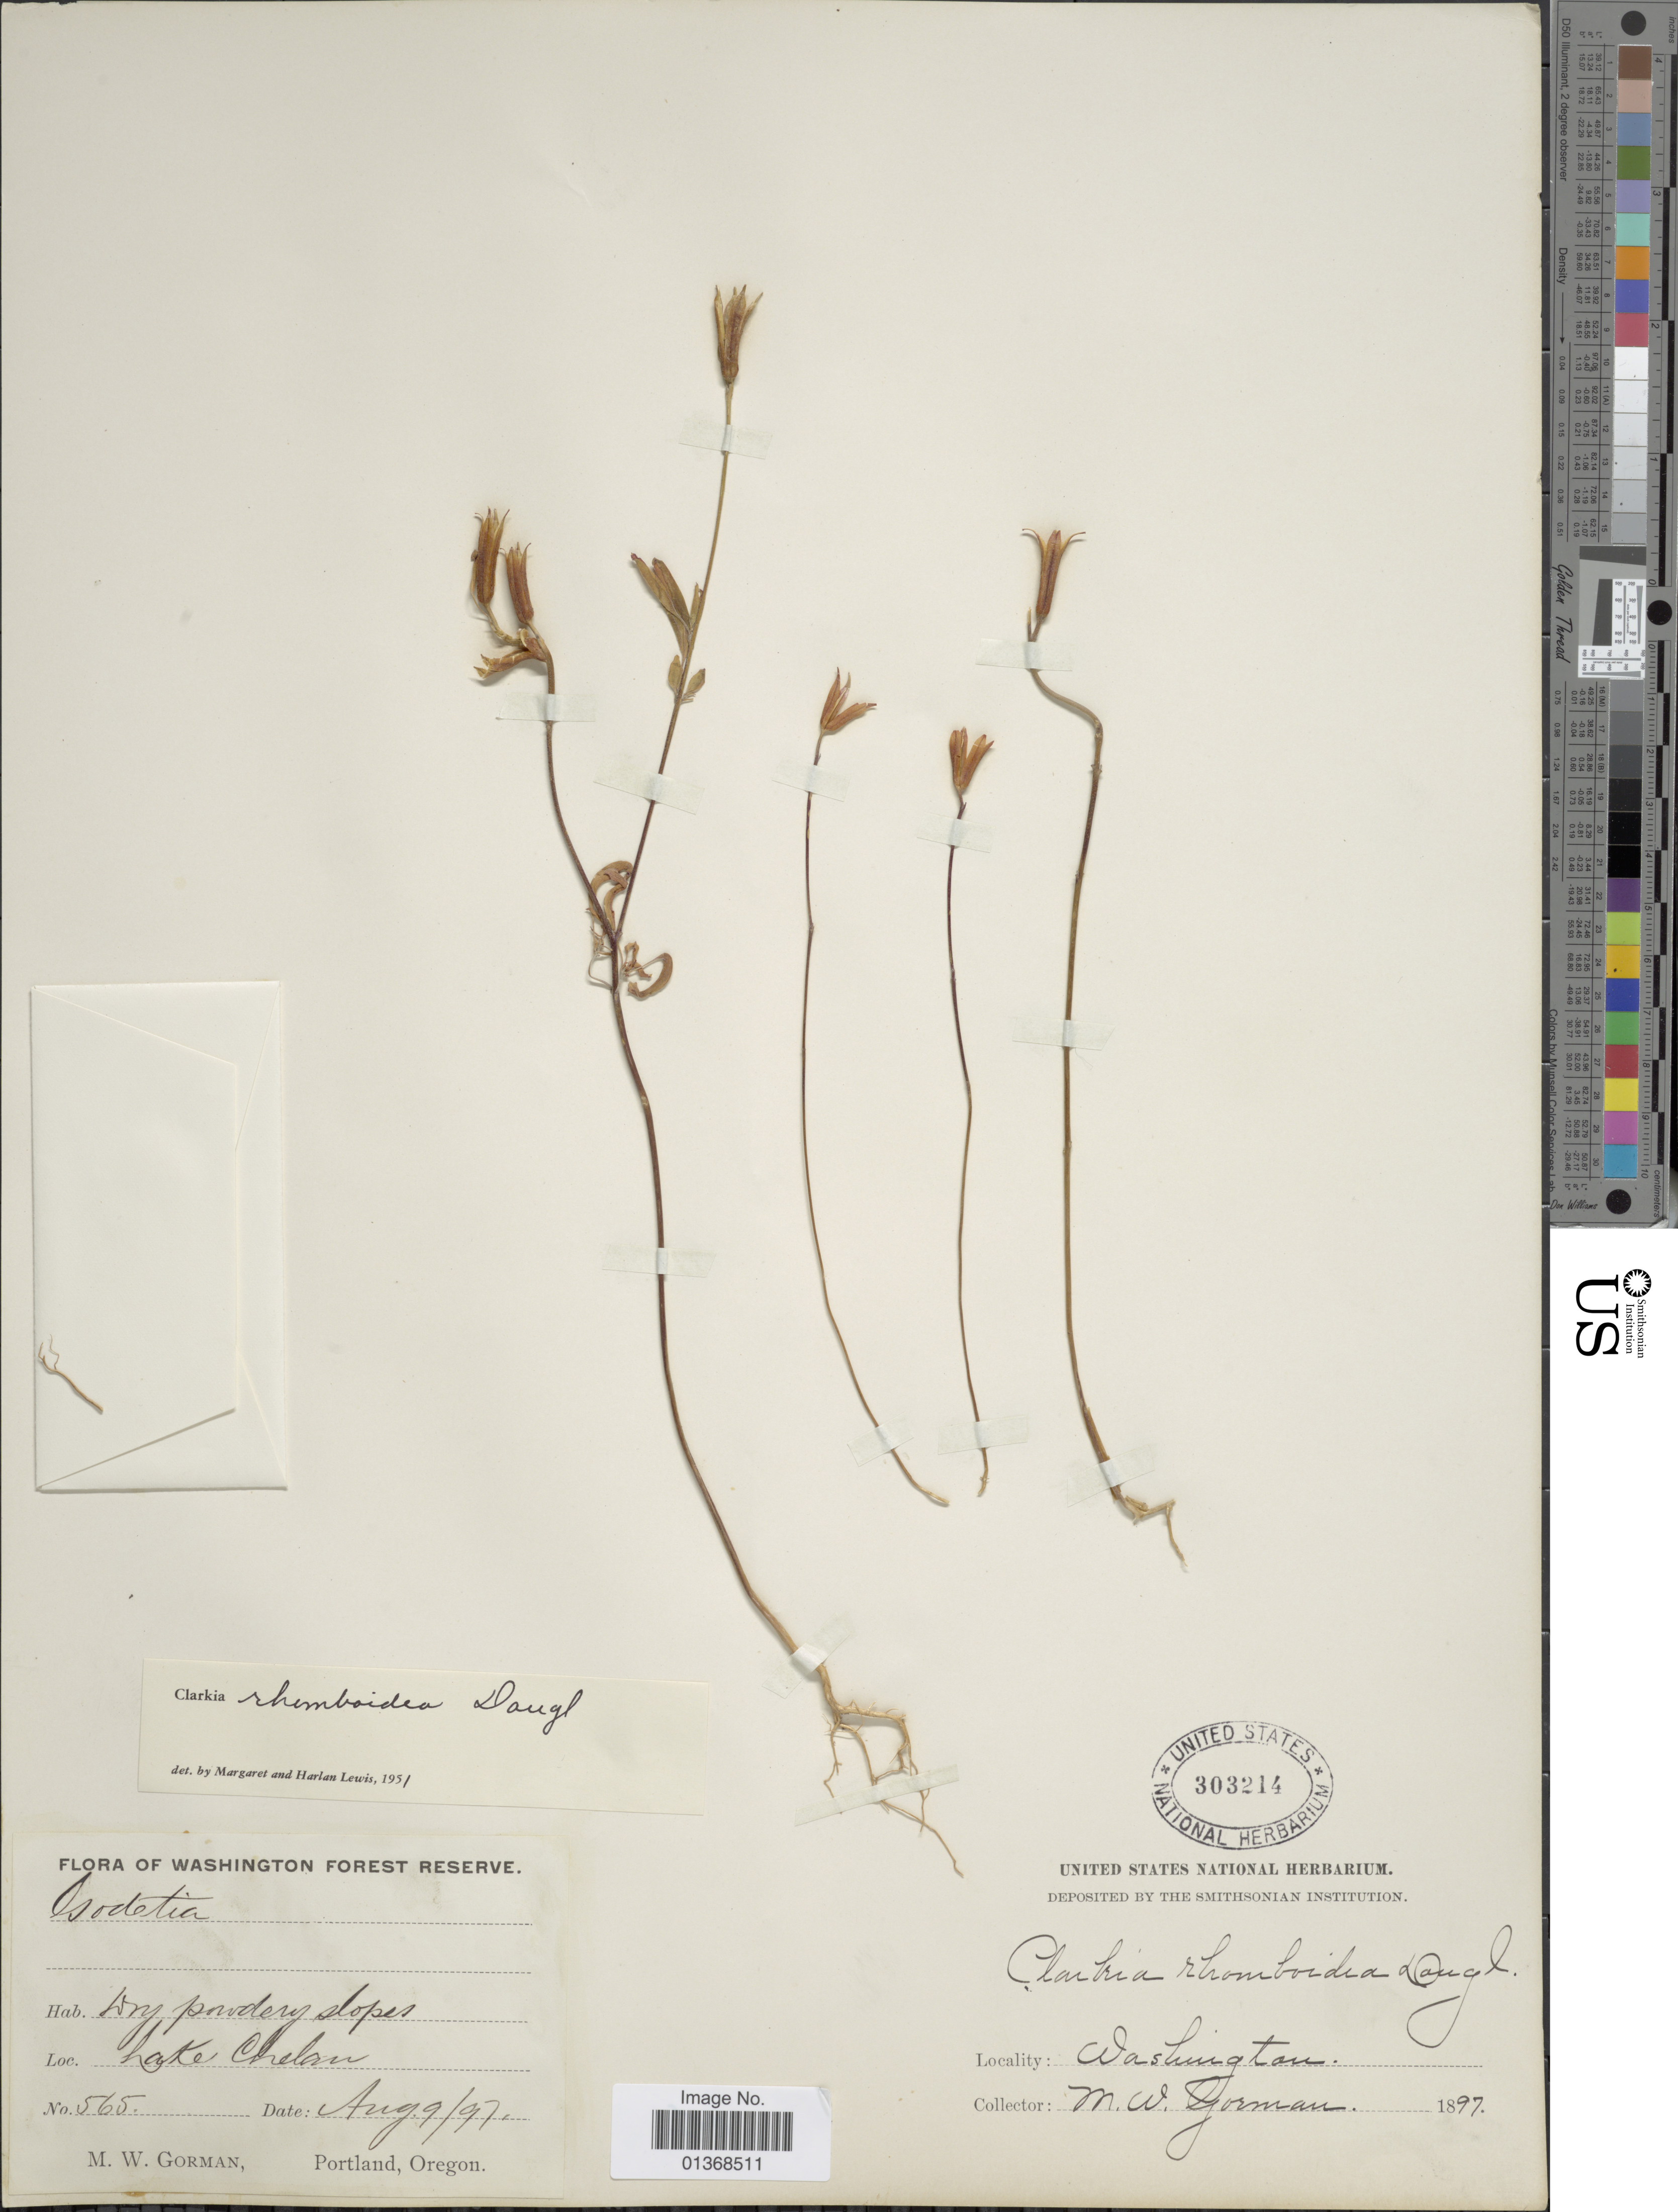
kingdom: Plantae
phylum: Tracheophyta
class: Magnoliopsida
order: Myrtales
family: Onagraceae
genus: Clarkia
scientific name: Clarkia rhomboidea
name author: Douglas ex Hook.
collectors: M. W. Gorman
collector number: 565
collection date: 1897-08-09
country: United States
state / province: Washington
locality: Washington Forest Reserve, Lake Chelan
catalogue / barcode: US 303214